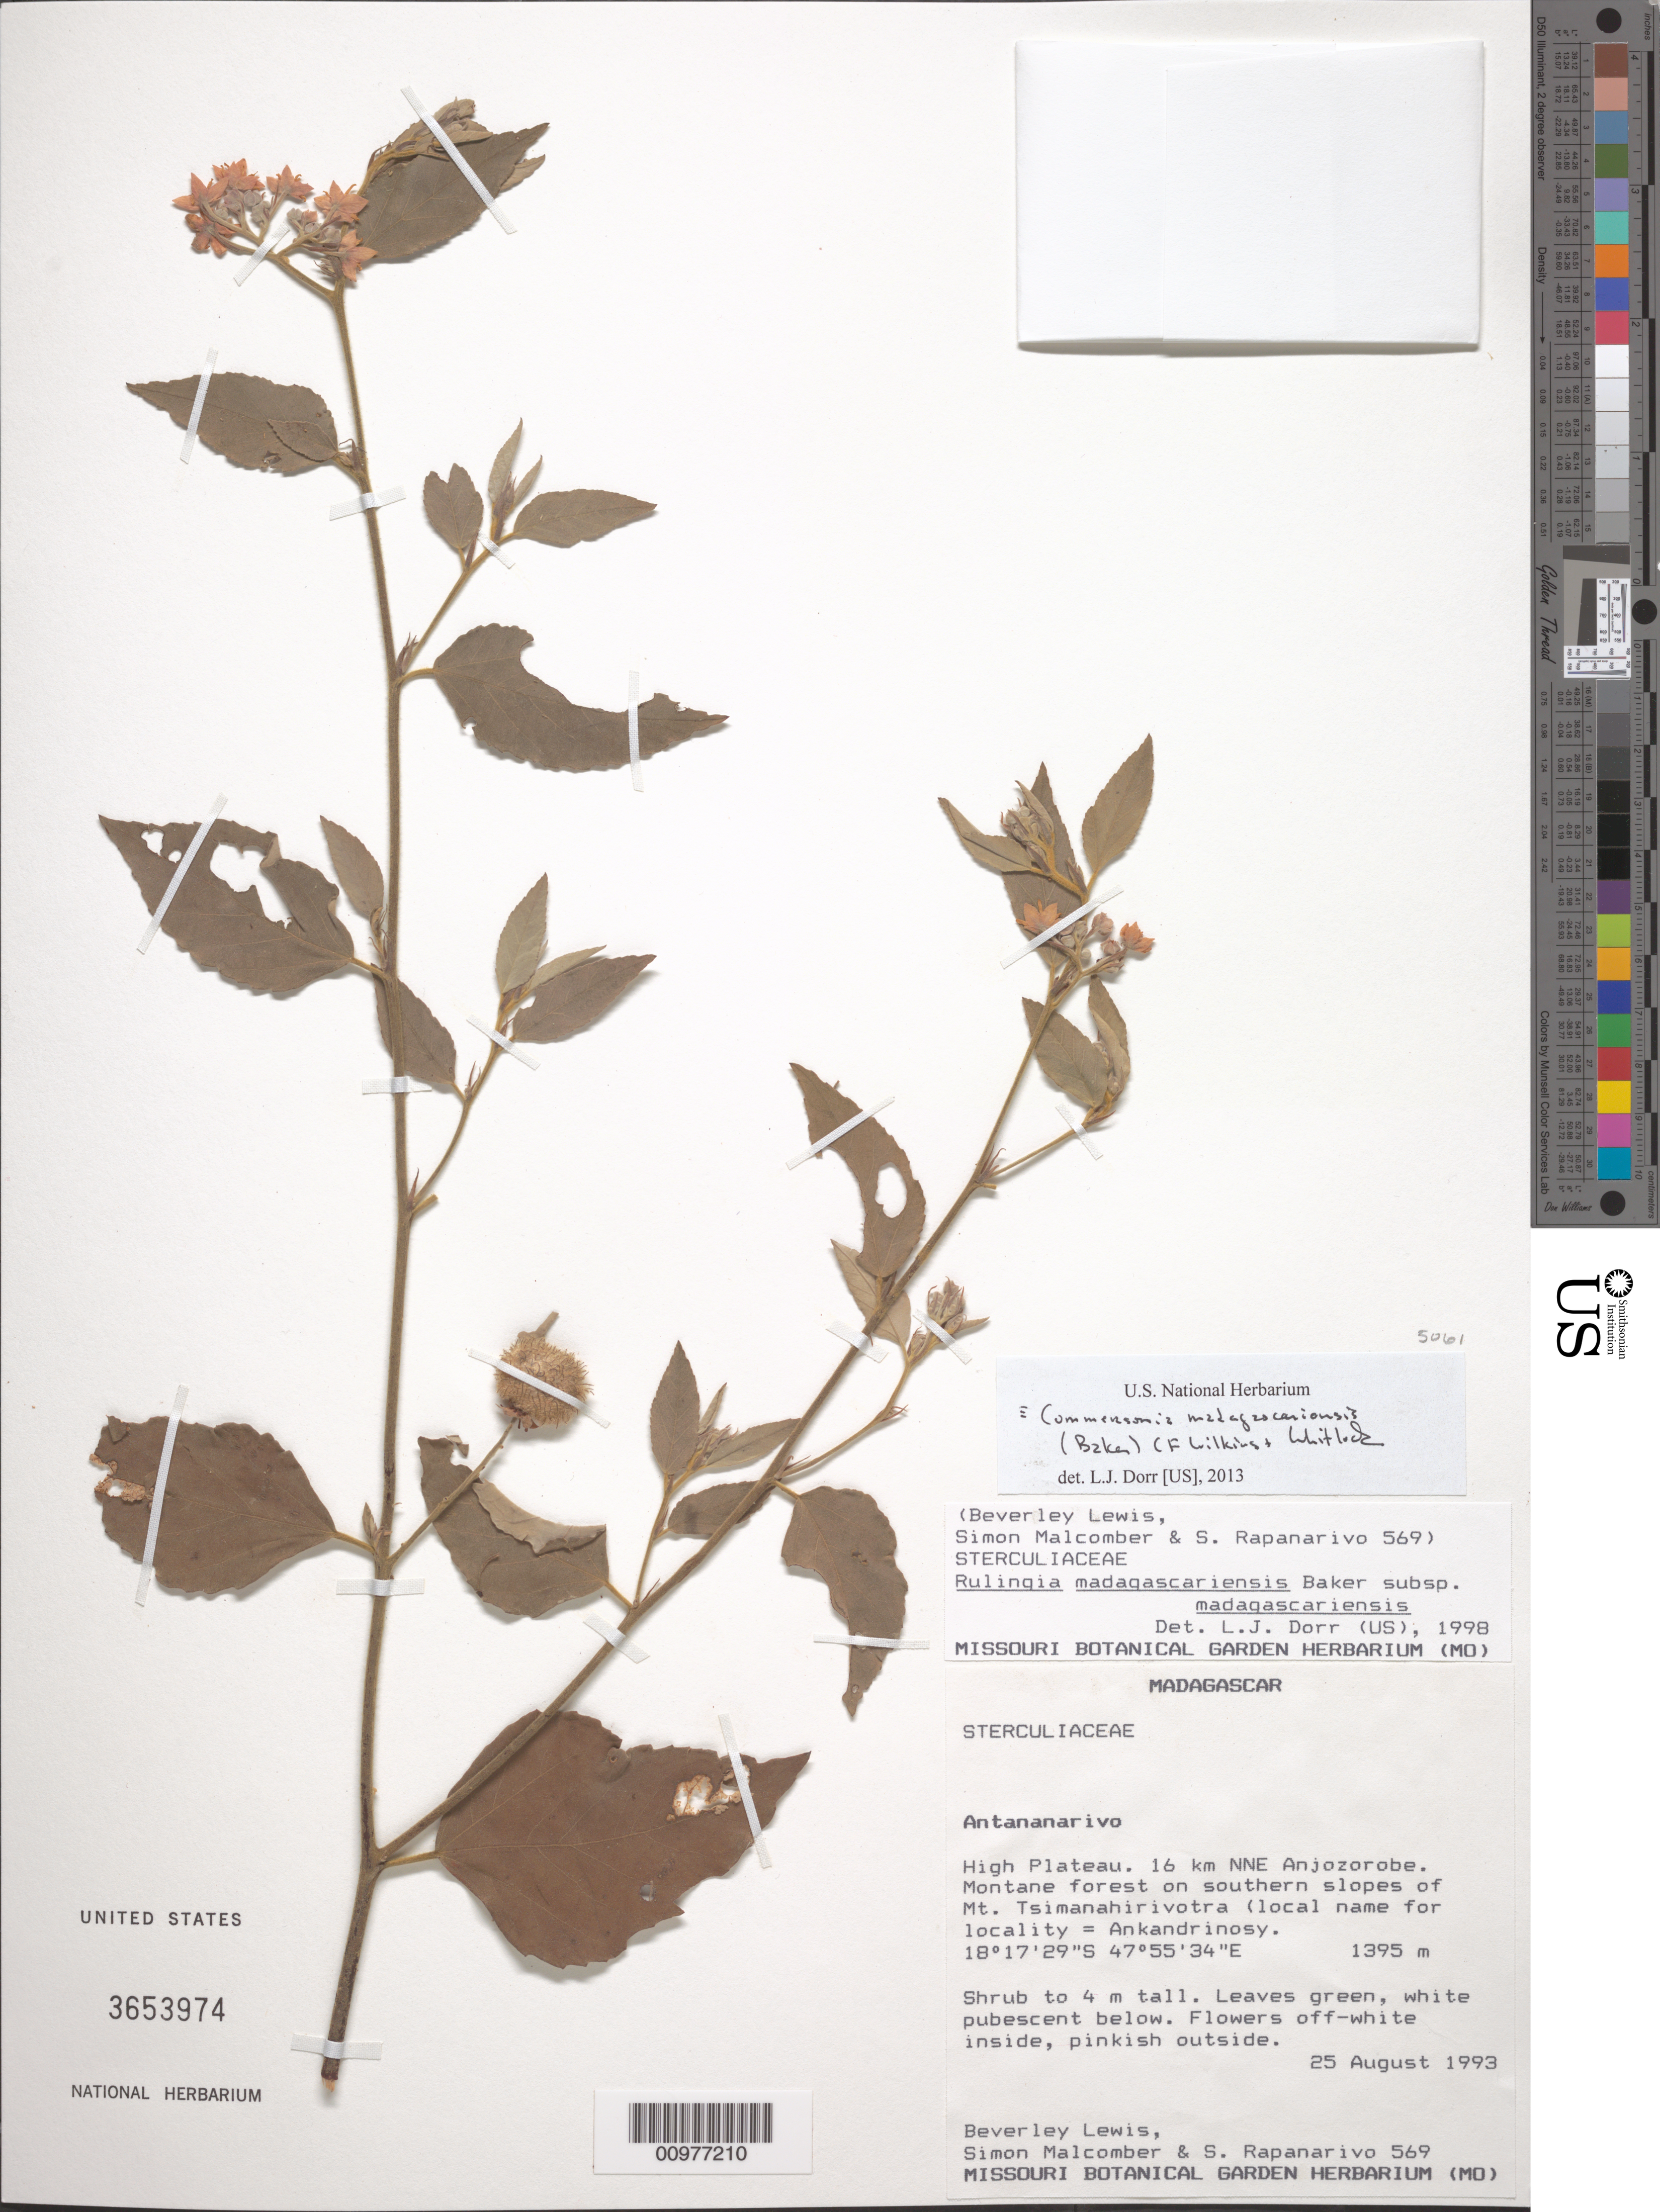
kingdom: Plantae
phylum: Tracheophyta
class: Magnoliopsida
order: Malvales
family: Malvaceae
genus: Commersonia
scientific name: Commersonia madagascariensis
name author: (Baker) C.F. Wilkins & Whitlock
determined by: Dorr, L. J., (BOT), Smithsonian Institution - National Museum of Natural History (UNITED STATES)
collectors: B. Lewis, S. T. Malcomber & S. Rapanarivo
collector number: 569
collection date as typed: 25 August 1993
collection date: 1993-08-25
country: Madagascar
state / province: Analamanga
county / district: Anjozorobe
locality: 16 km NNE Anjozorobe. southern slopes of Mt. Tsimanahirivotra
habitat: high plateau. montane forest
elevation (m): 1395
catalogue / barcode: US 3653974